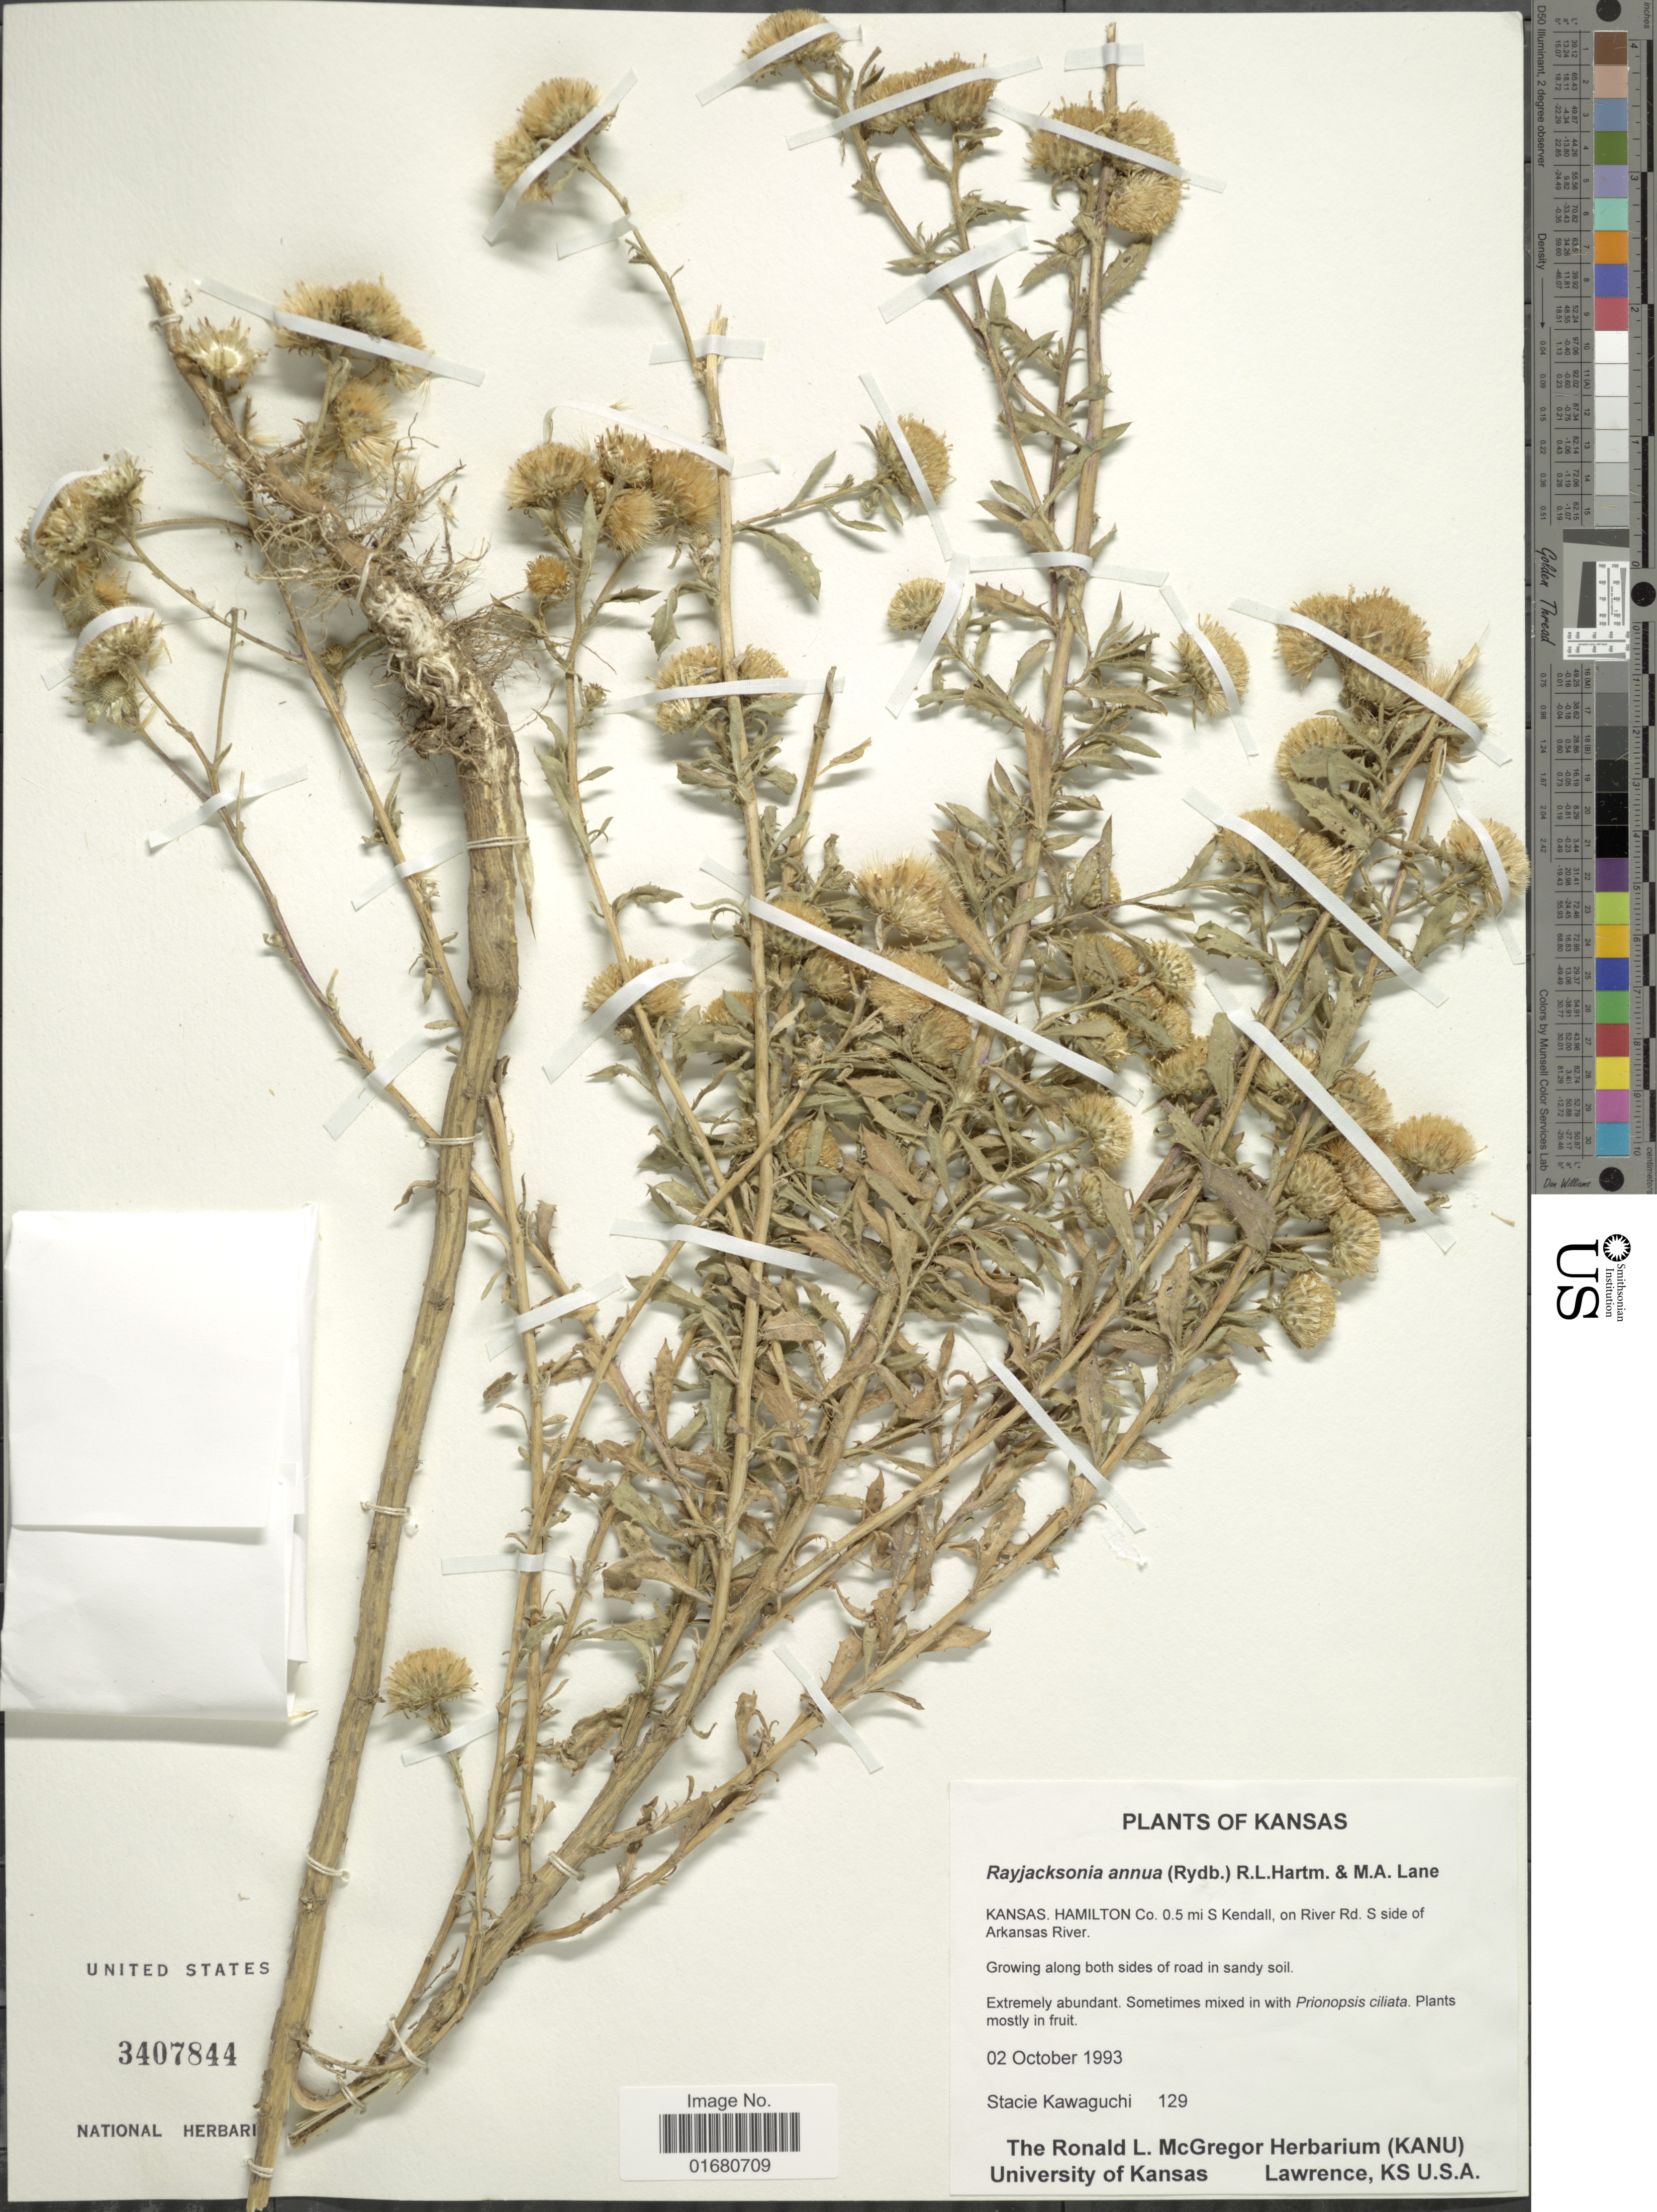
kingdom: Plantae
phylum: Tracheophyta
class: Magnoliopsida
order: Asterales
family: Asteraceae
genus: Rayjacksonia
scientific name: Rayjacksonia annua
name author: (Rydb.) R.L. Hartm. & M.A. Lane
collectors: S. Kawaguchi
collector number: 129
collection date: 1993-10-02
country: United States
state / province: Kansas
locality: Hamilton Co., 0.5 mi S Kendall, on River Rd. S side of Arkansas River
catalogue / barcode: US 3407844